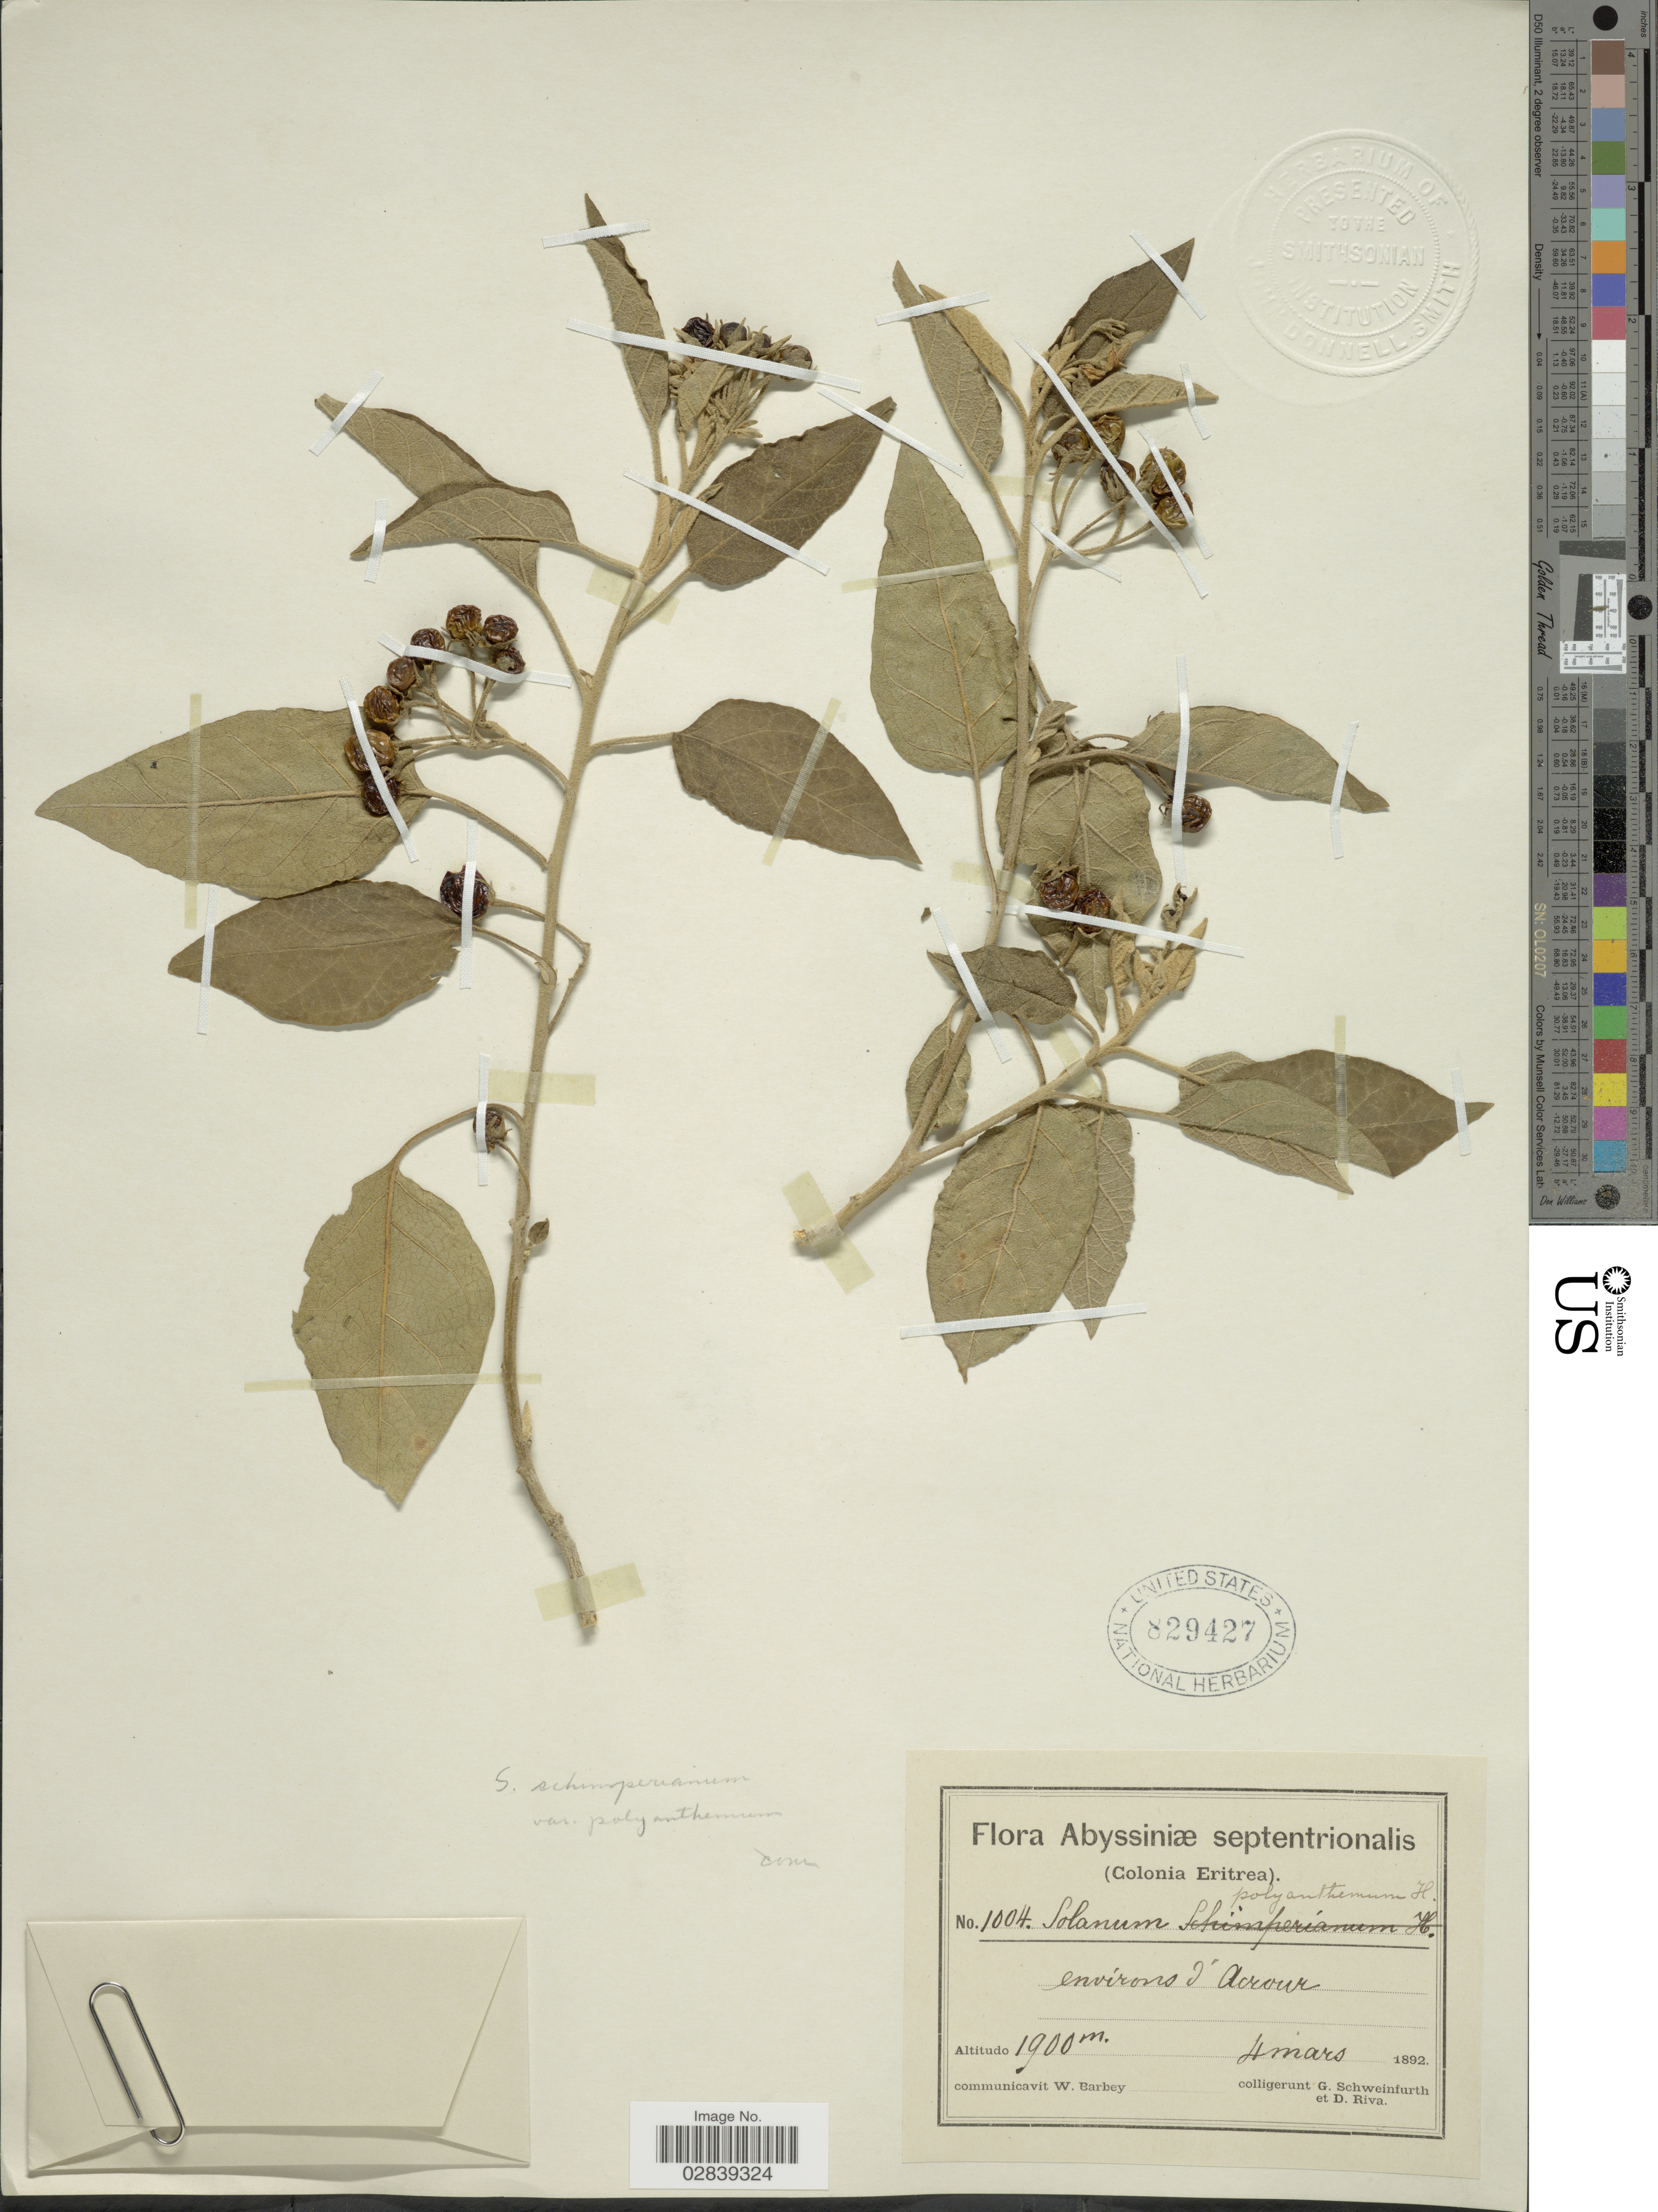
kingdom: Plantae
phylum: Tracheophyta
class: Magnoliopsida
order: Solanales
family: Solanaceae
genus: Solanum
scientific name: Solanum schimperianum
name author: Hochst.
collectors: G. A. Schweinfurth (herbarium) & D. Riva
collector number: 1004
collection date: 1892-03-04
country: Eritrea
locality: Abyssiniæ septentrionales (Colonia Eritrea), environs d'Acrour.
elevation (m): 1900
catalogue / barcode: US 829427